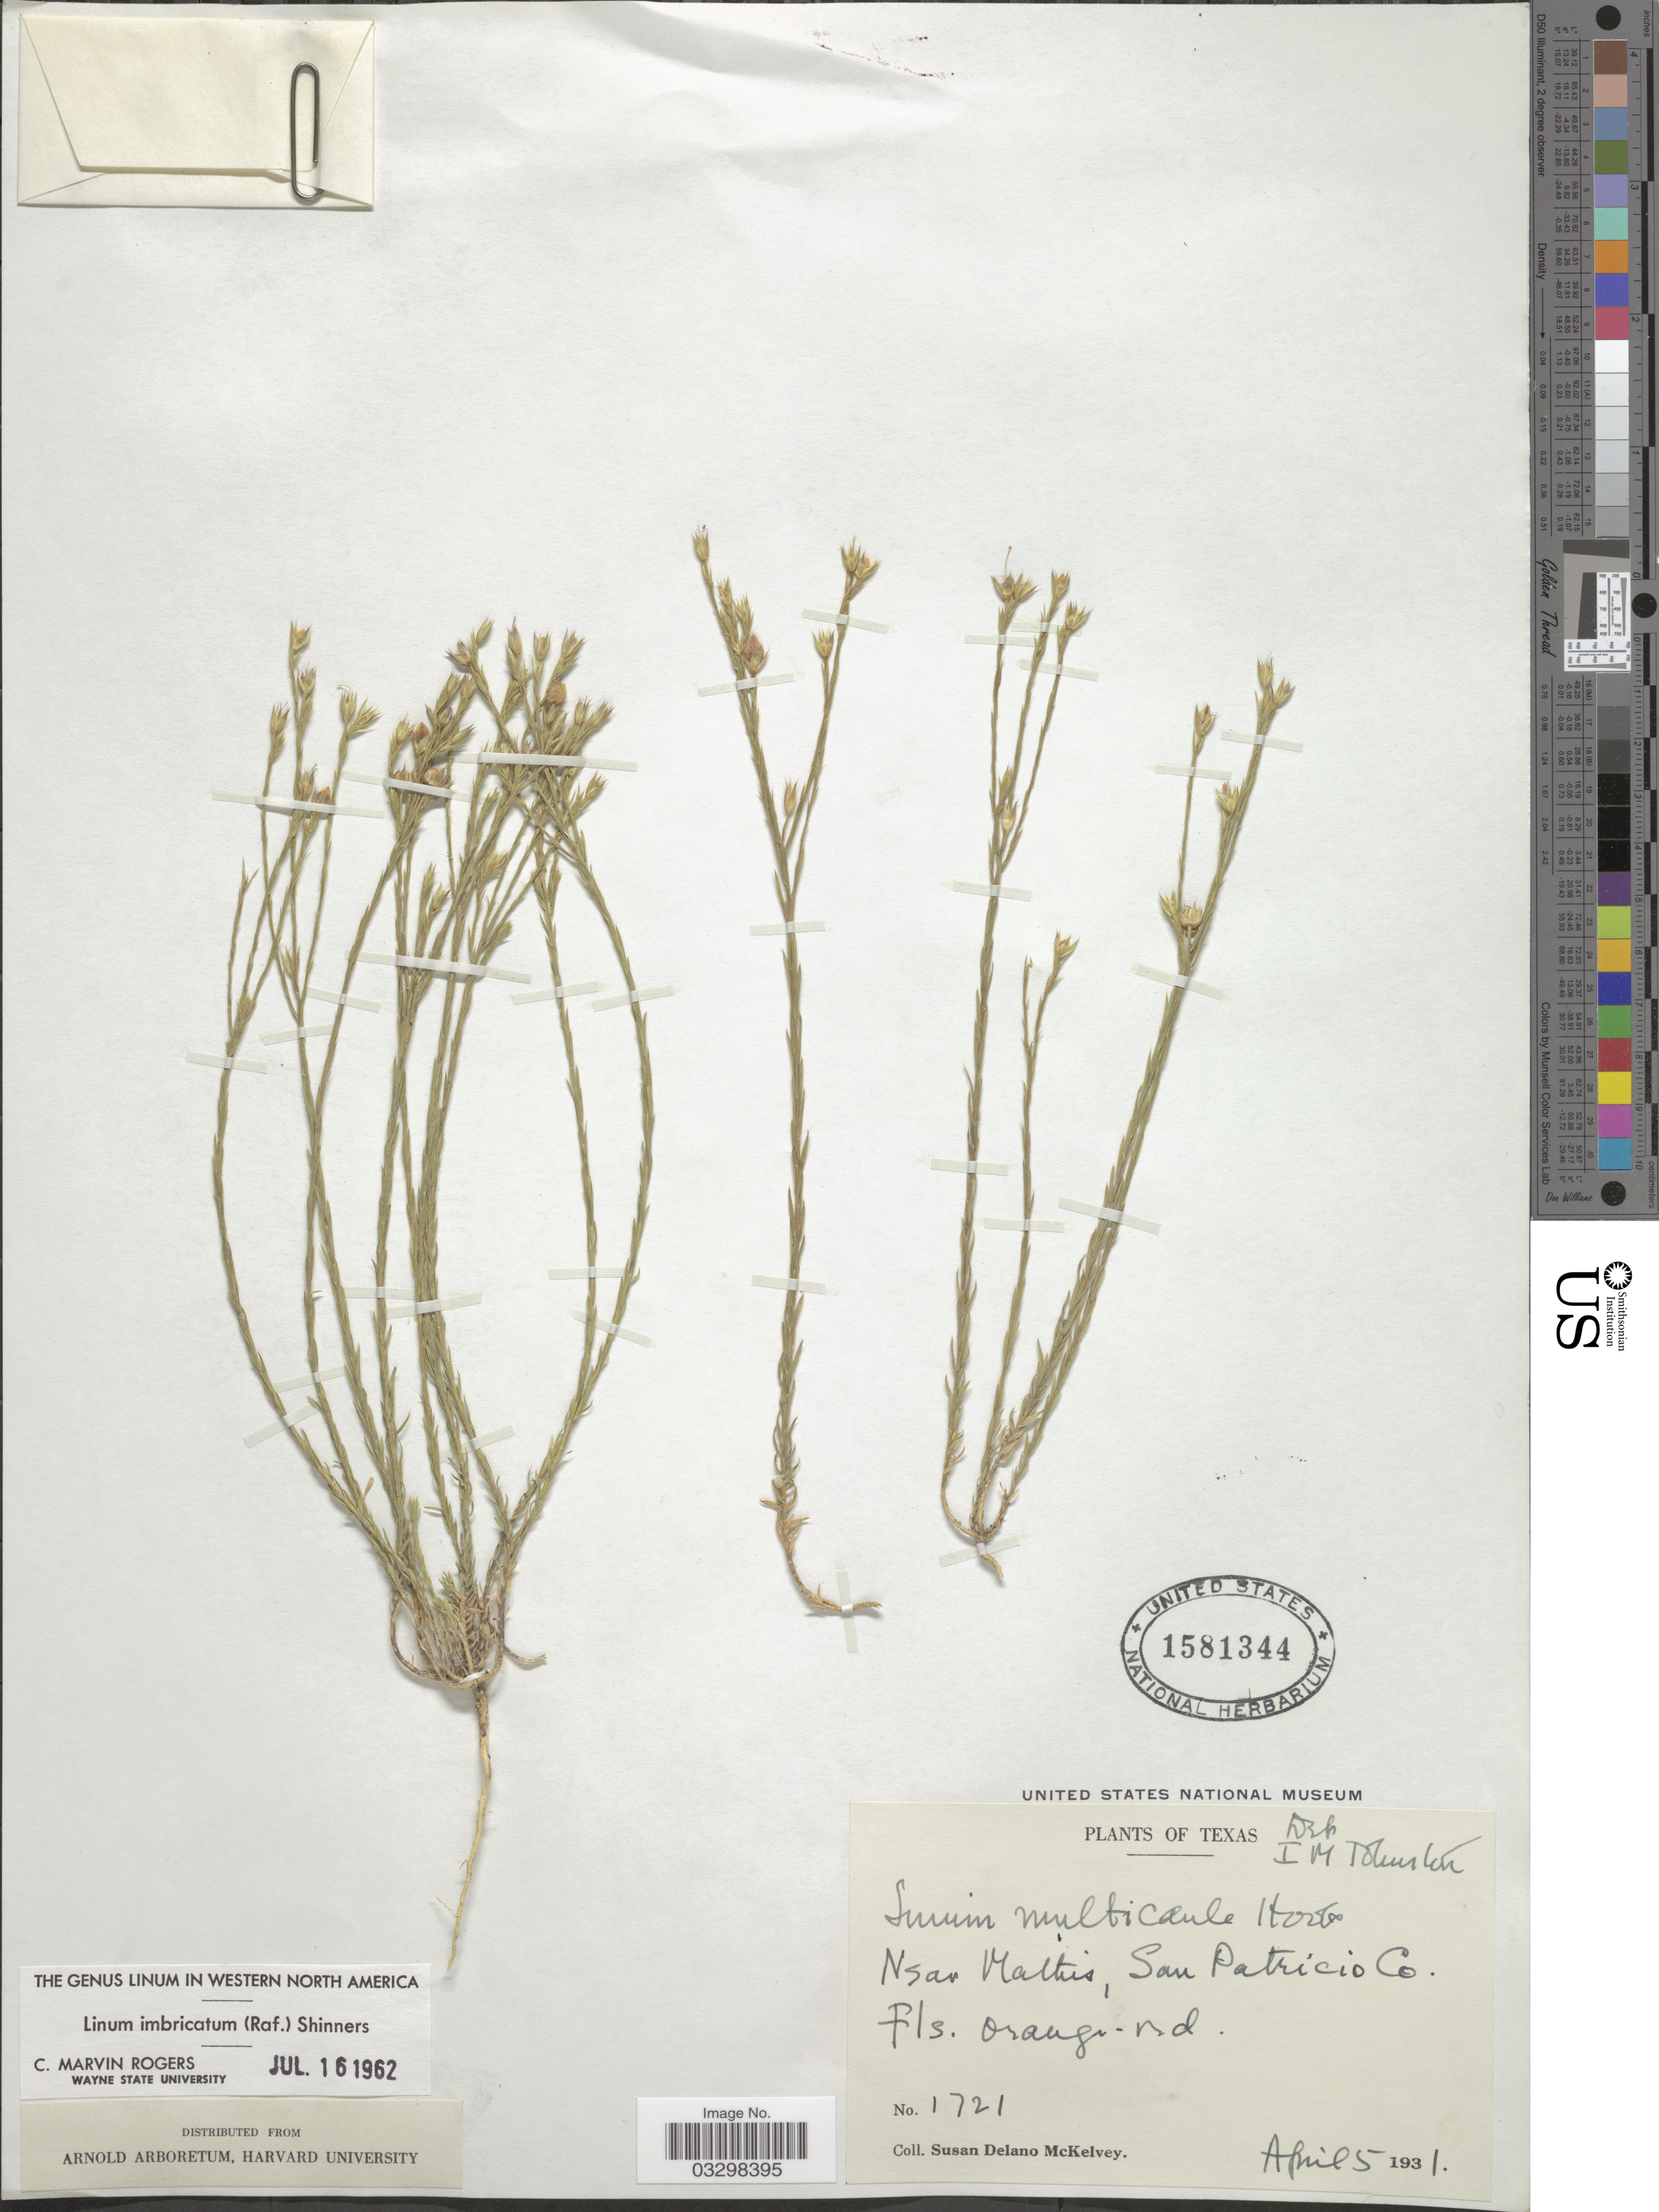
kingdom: Plantae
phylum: Tracheophyta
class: Magnoliopsida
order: Malpighiales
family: Linaceae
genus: Linum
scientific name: Linum imbricatum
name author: (Raf.) Shinners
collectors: S. A. McKelvey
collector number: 1721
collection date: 1931-04-05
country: United States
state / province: Texas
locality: Near Malthis, San Patricio Co.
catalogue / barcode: US 1581344